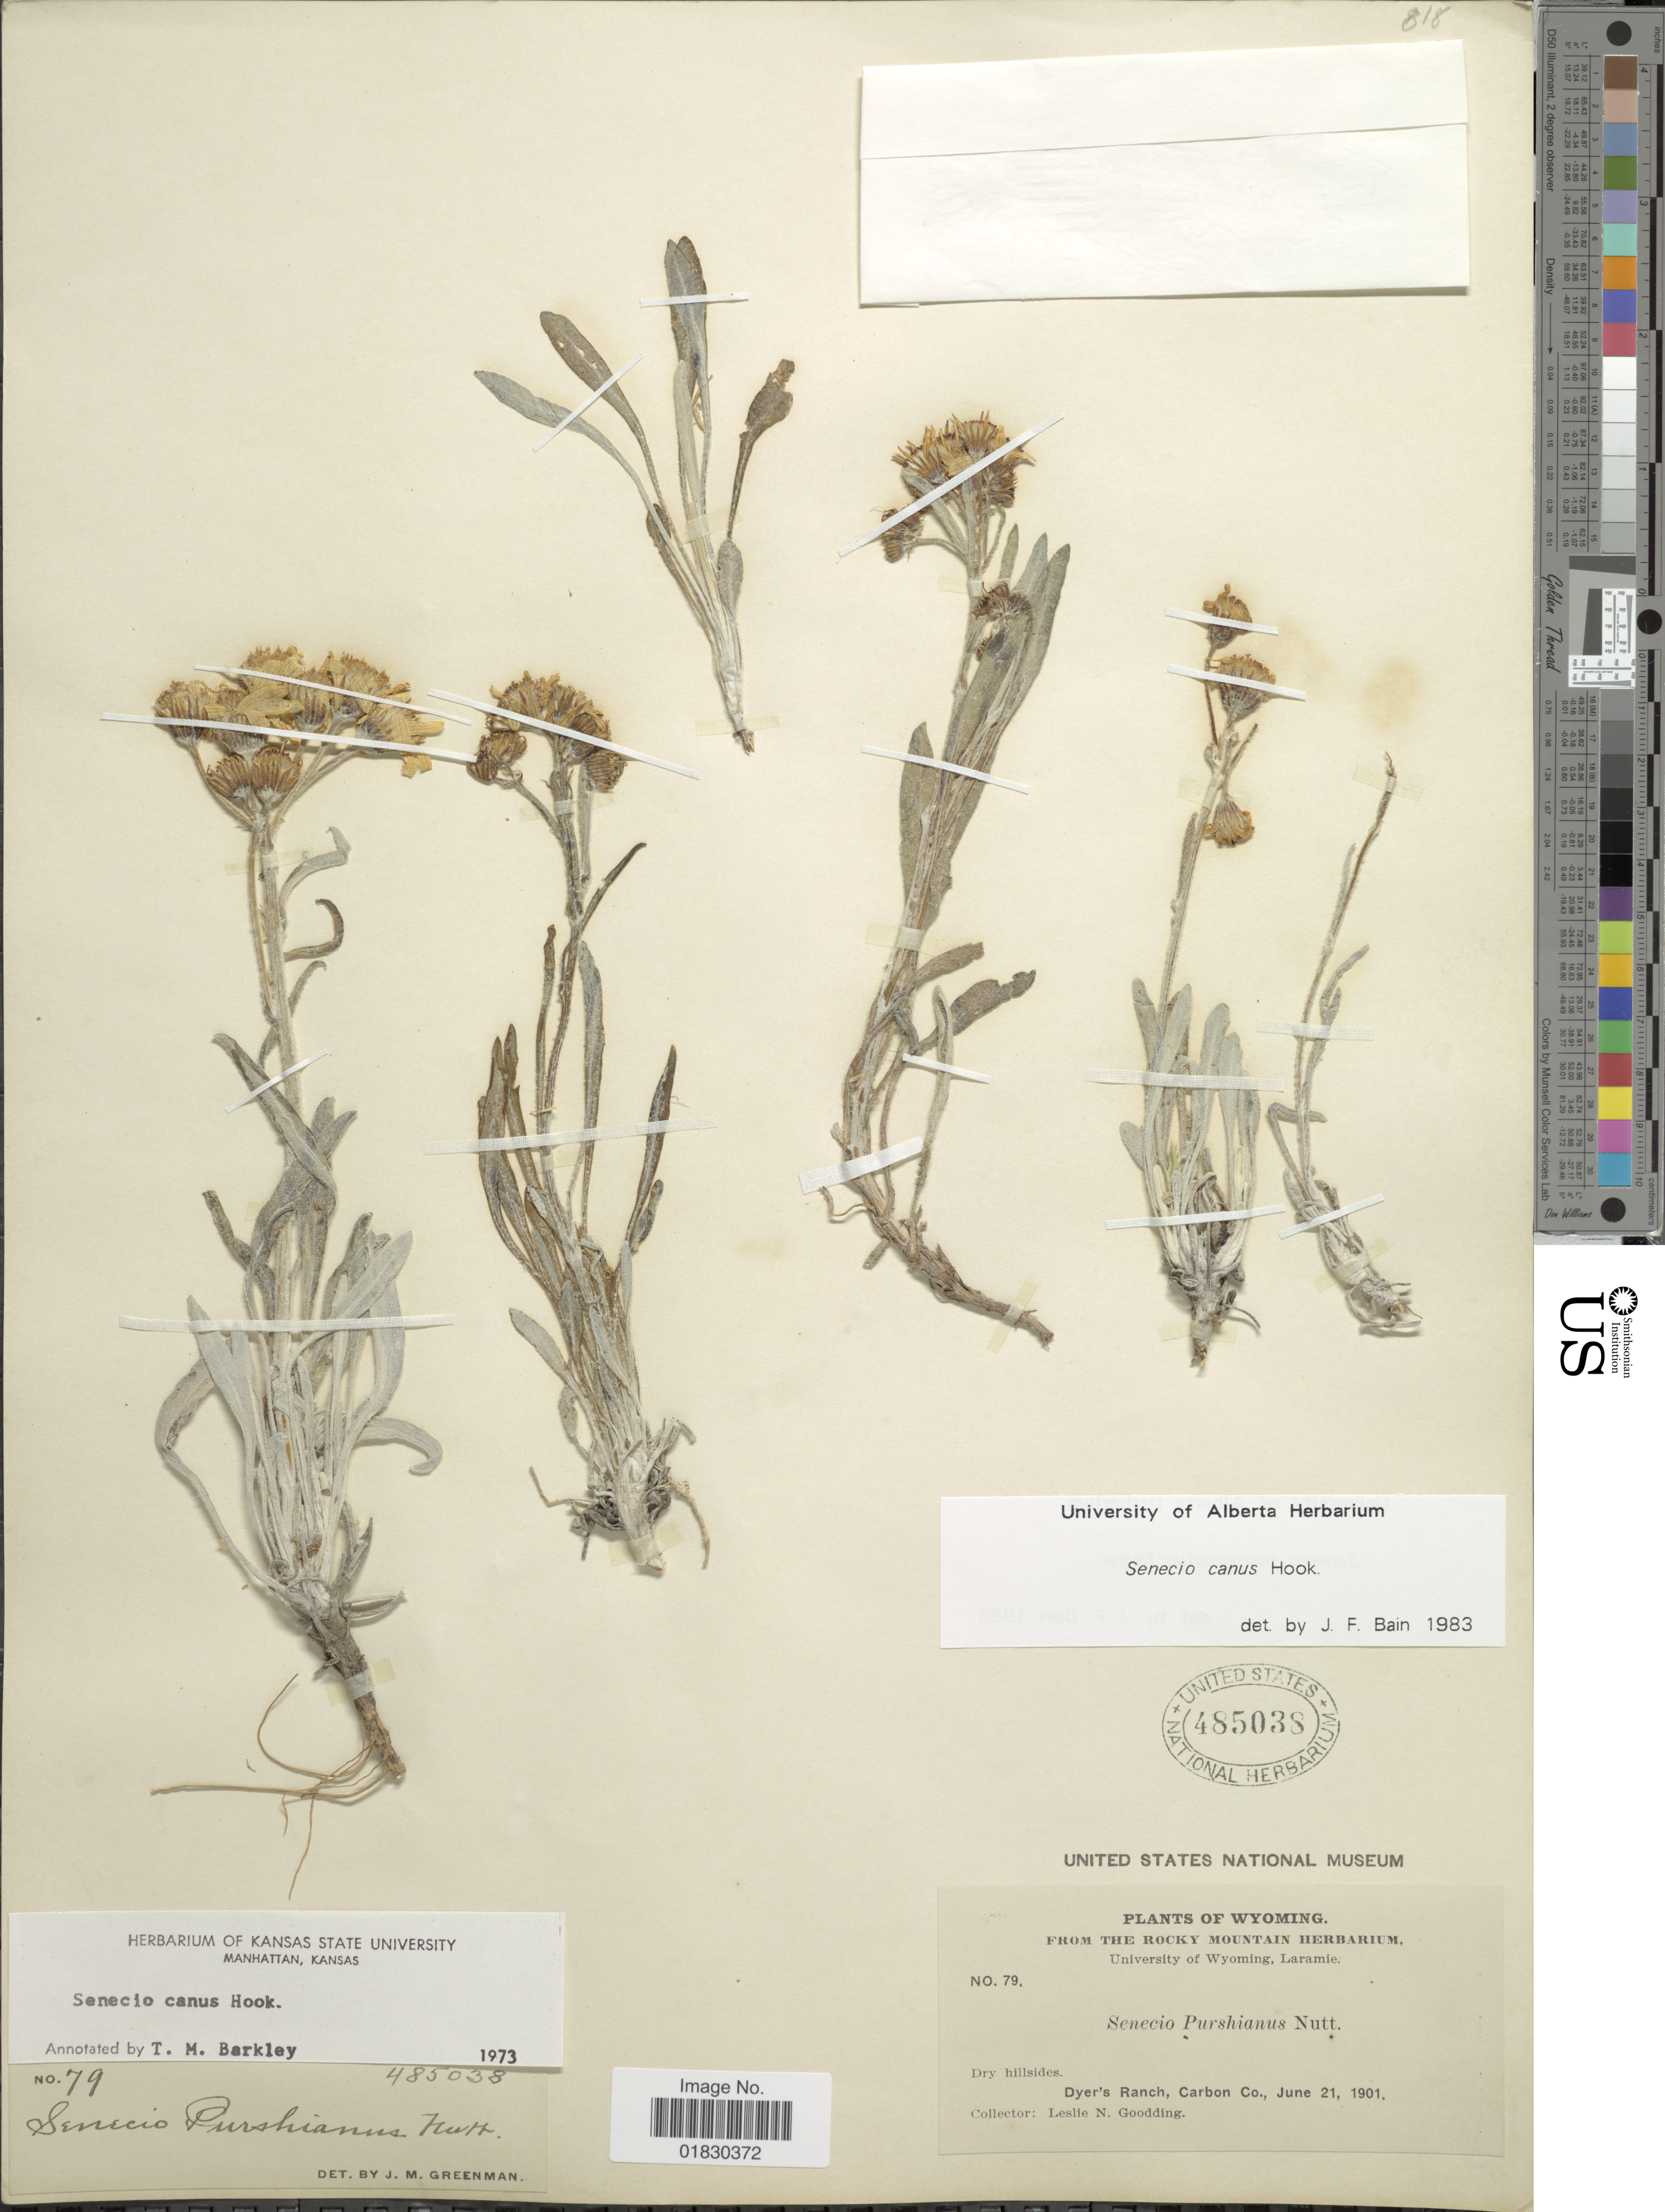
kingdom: Plantae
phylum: Tracheophyta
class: Magnoliopsida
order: Asterales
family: Asteraceae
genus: Packera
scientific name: Packera cana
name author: (Hook.) W.A. Weber & Á. Löve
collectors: L. N. Goodding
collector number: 79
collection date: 1901-06-21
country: United States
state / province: Wyoming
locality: Dyer's Ranch, Carbon Co.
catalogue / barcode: US 485038